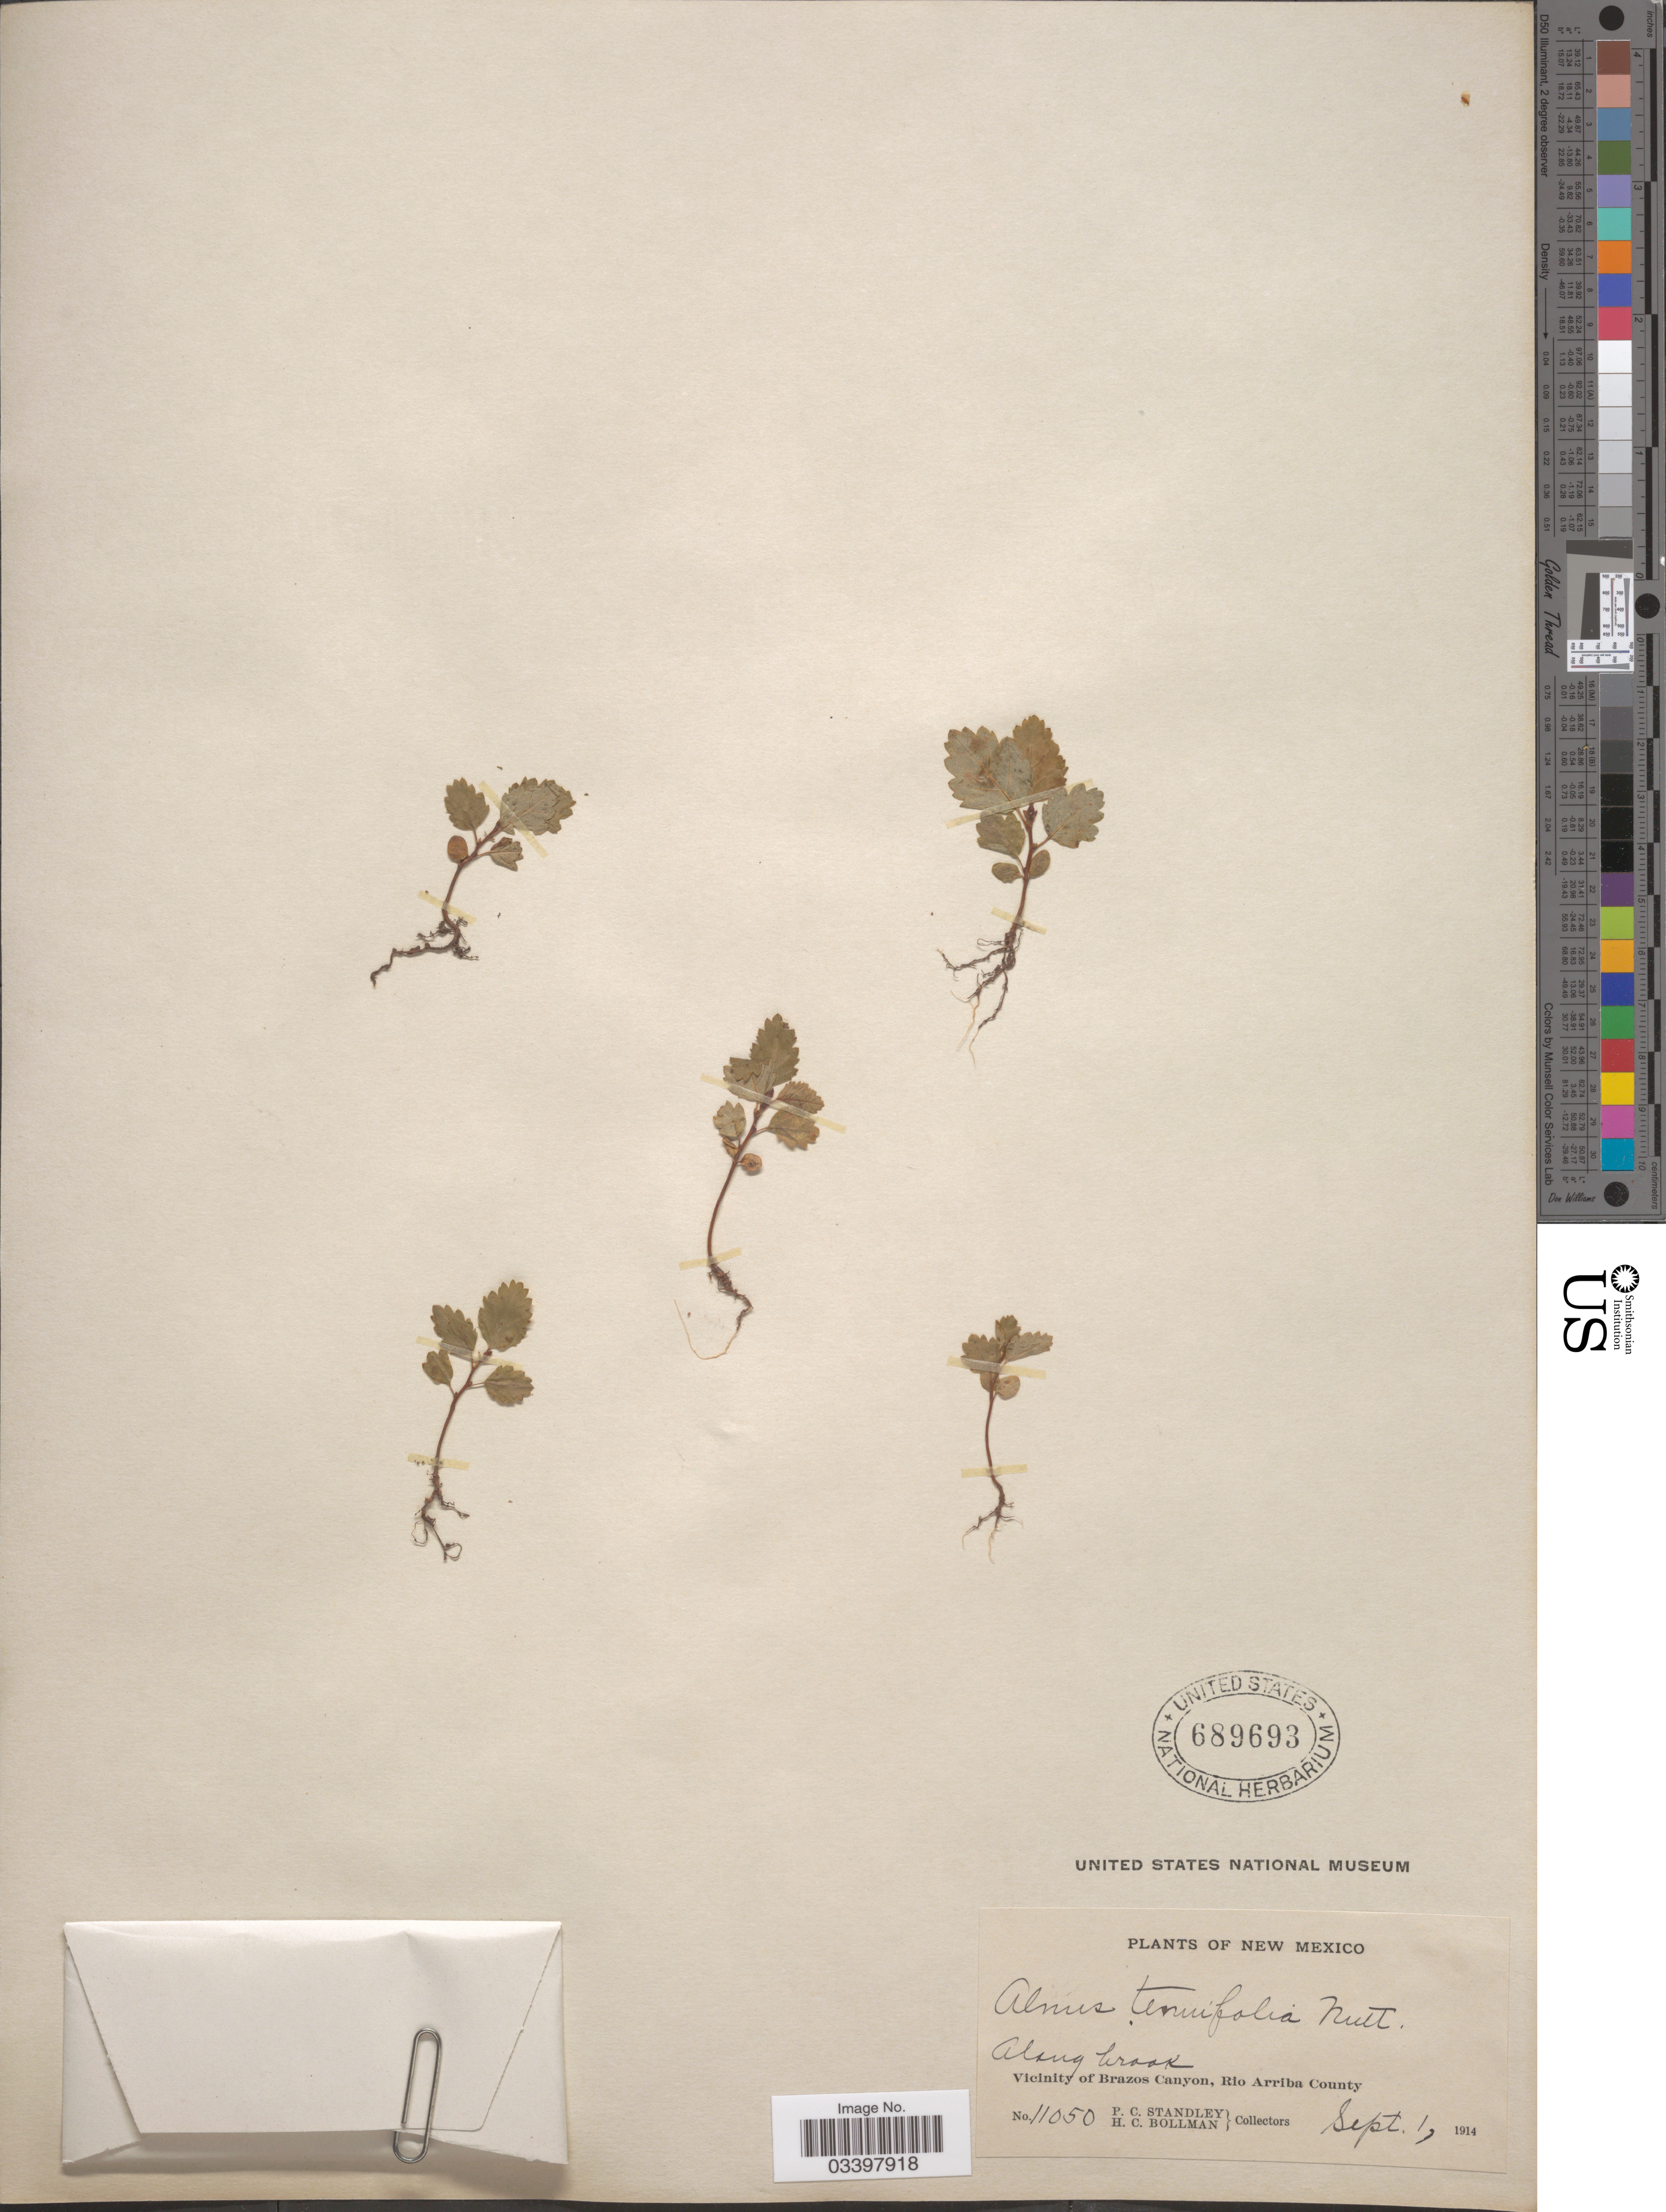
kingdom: Plantae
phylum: Tracheophyta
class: Magnoliopsida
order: Fagales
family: Betulaceae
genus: Alnus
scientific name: Alnus incana subsp. tenuifolia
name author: (Nutt.) Breitung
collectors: P. C. Standley & H. C. Bollman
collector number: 11050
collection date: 1914-09-01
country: United States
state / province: New Mexico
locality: Along brook. Vicinity of Brazos Canyon, Rio Arriba County.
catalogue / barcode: US 689693